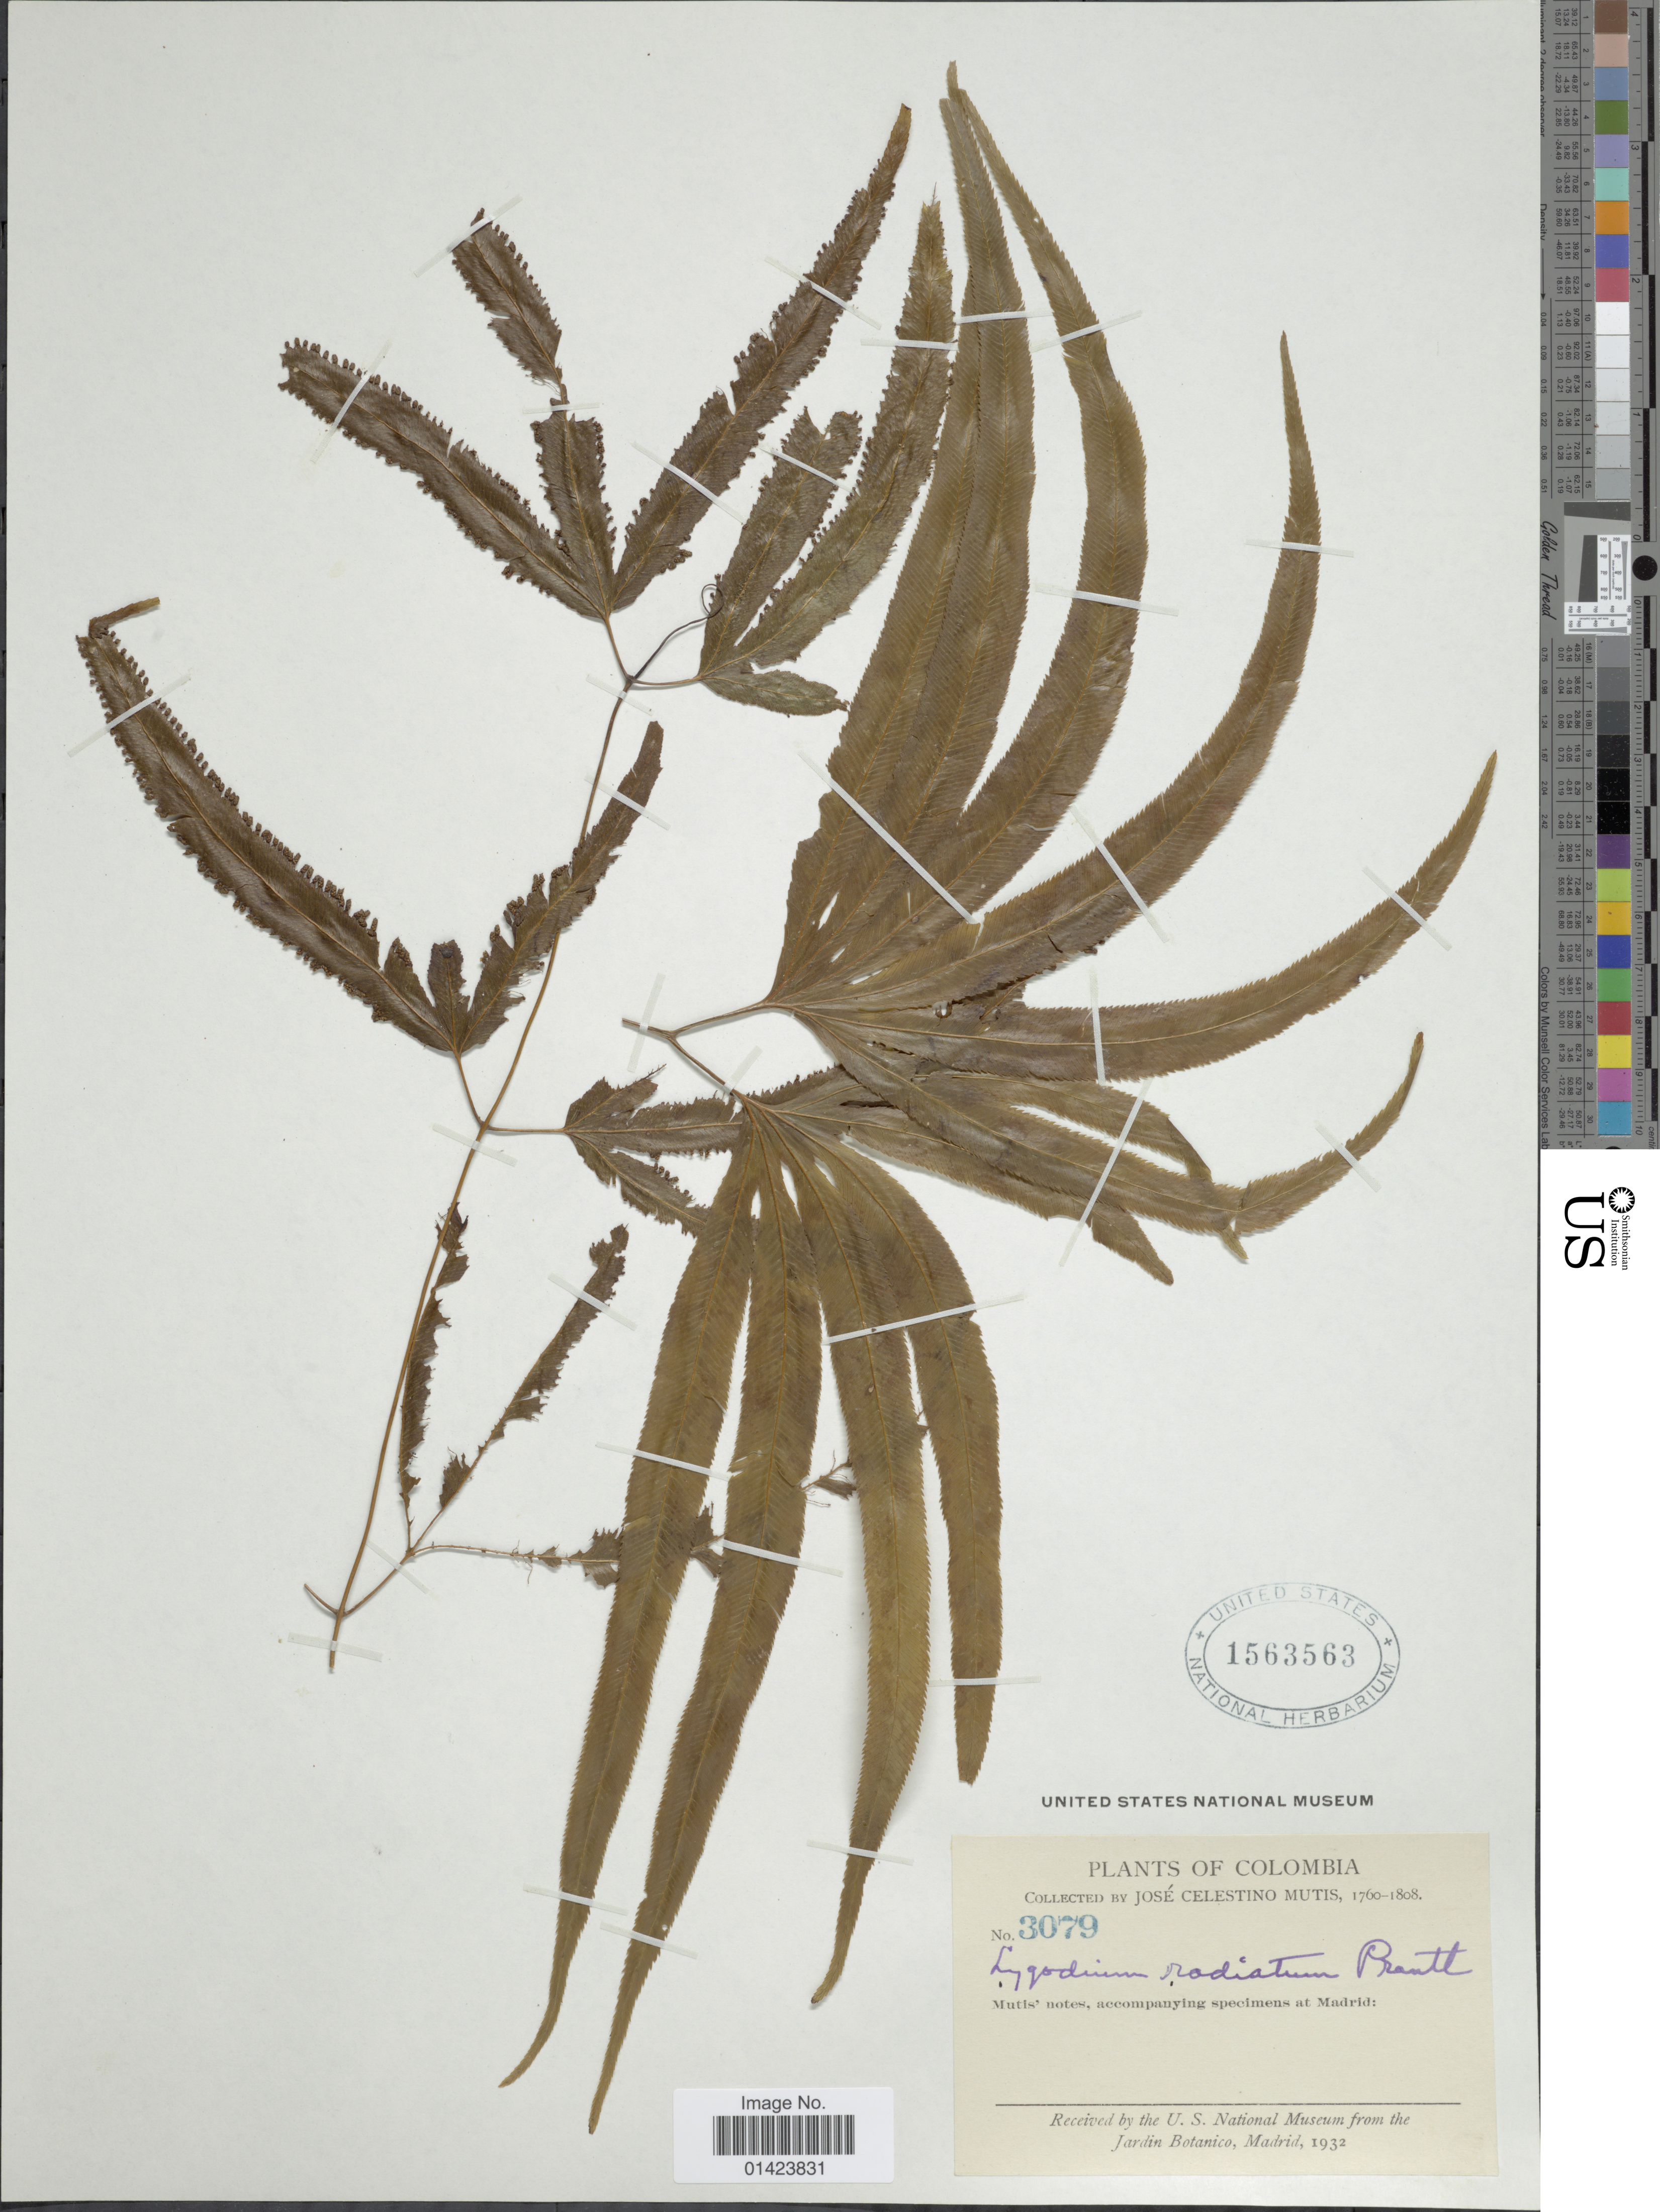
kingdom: Plantae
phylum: Tracheophyta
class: Polypodiopsida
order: Schizaeales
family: Lygodiaceae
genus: Lygodium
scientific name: Lygodium radiatum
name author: Prantl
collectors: J. C. B. Mutis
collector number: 3079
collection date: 1760/1808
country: Colombia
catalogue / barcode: US 1563563